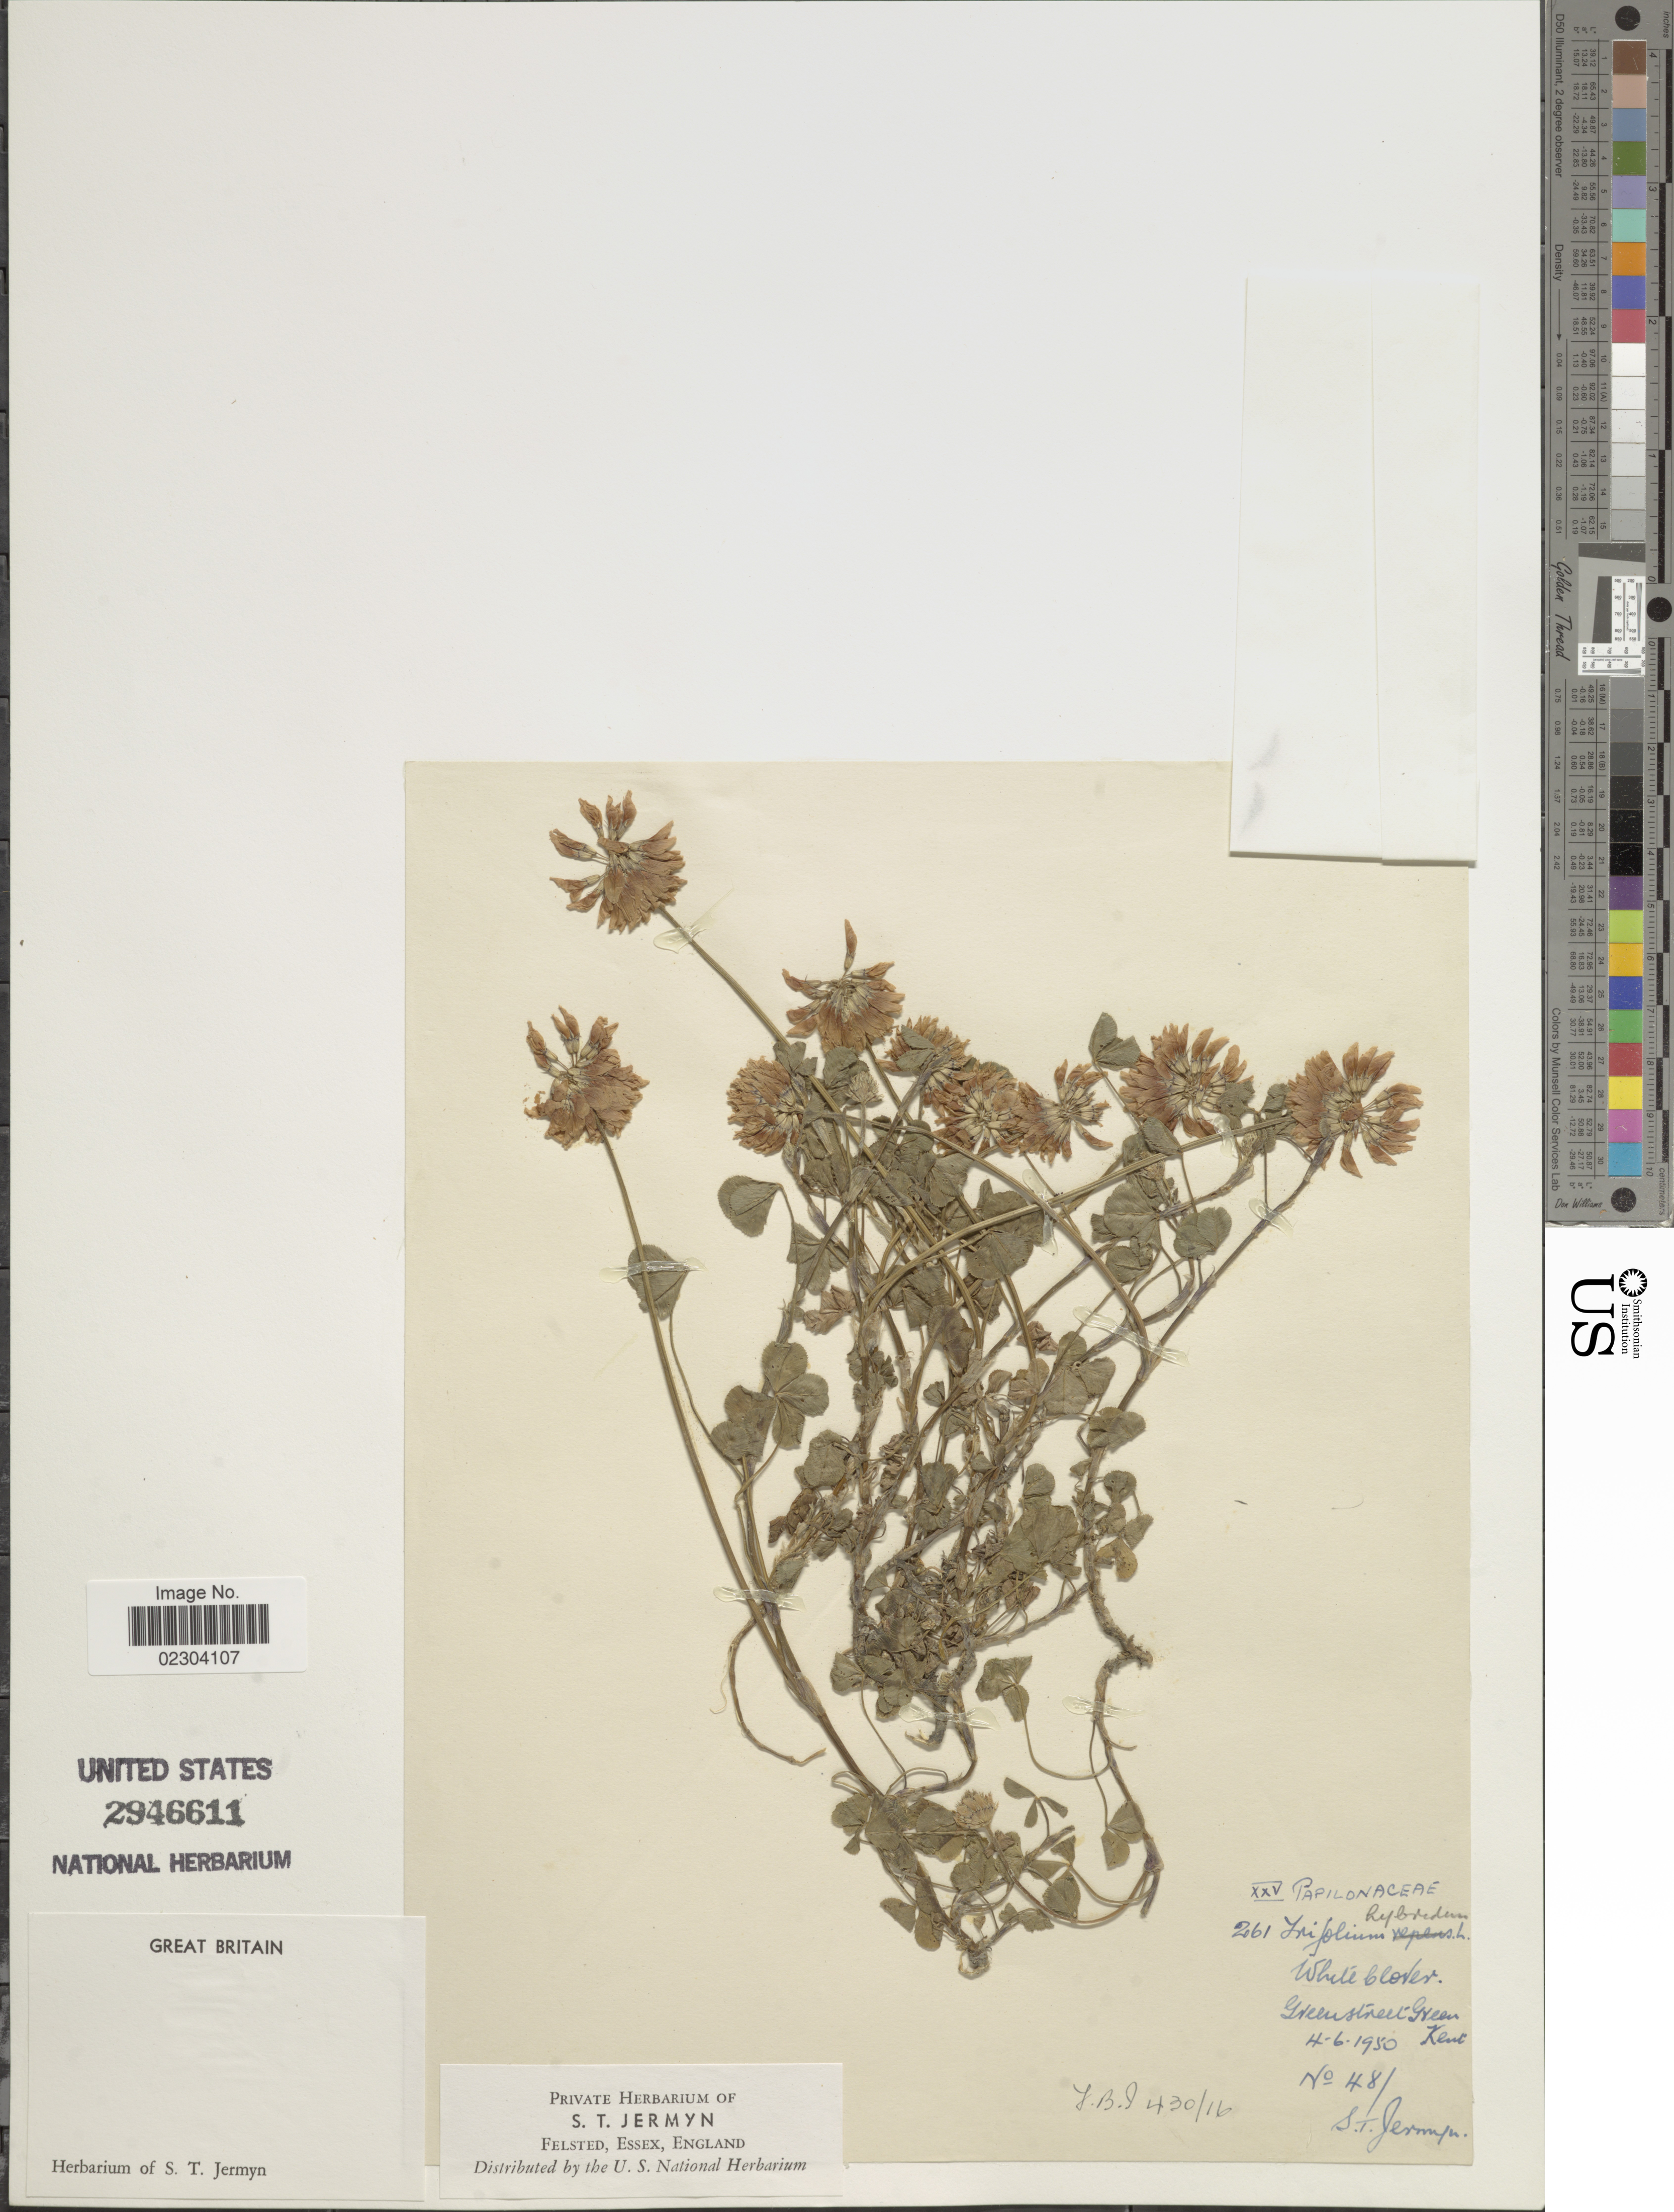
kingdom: Plantae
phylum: Tracheophyta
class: Magnoliopsida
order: Fabales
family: Fabaceae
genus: Trifolium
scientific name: Trifolium hybridum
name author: L.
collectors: S. Jermyn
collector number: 48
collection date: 1950-06-04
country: United Kingdom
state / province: England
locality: Greenstreet, Green, Kent. White Clover, Great Britain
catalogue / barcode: US 2946611